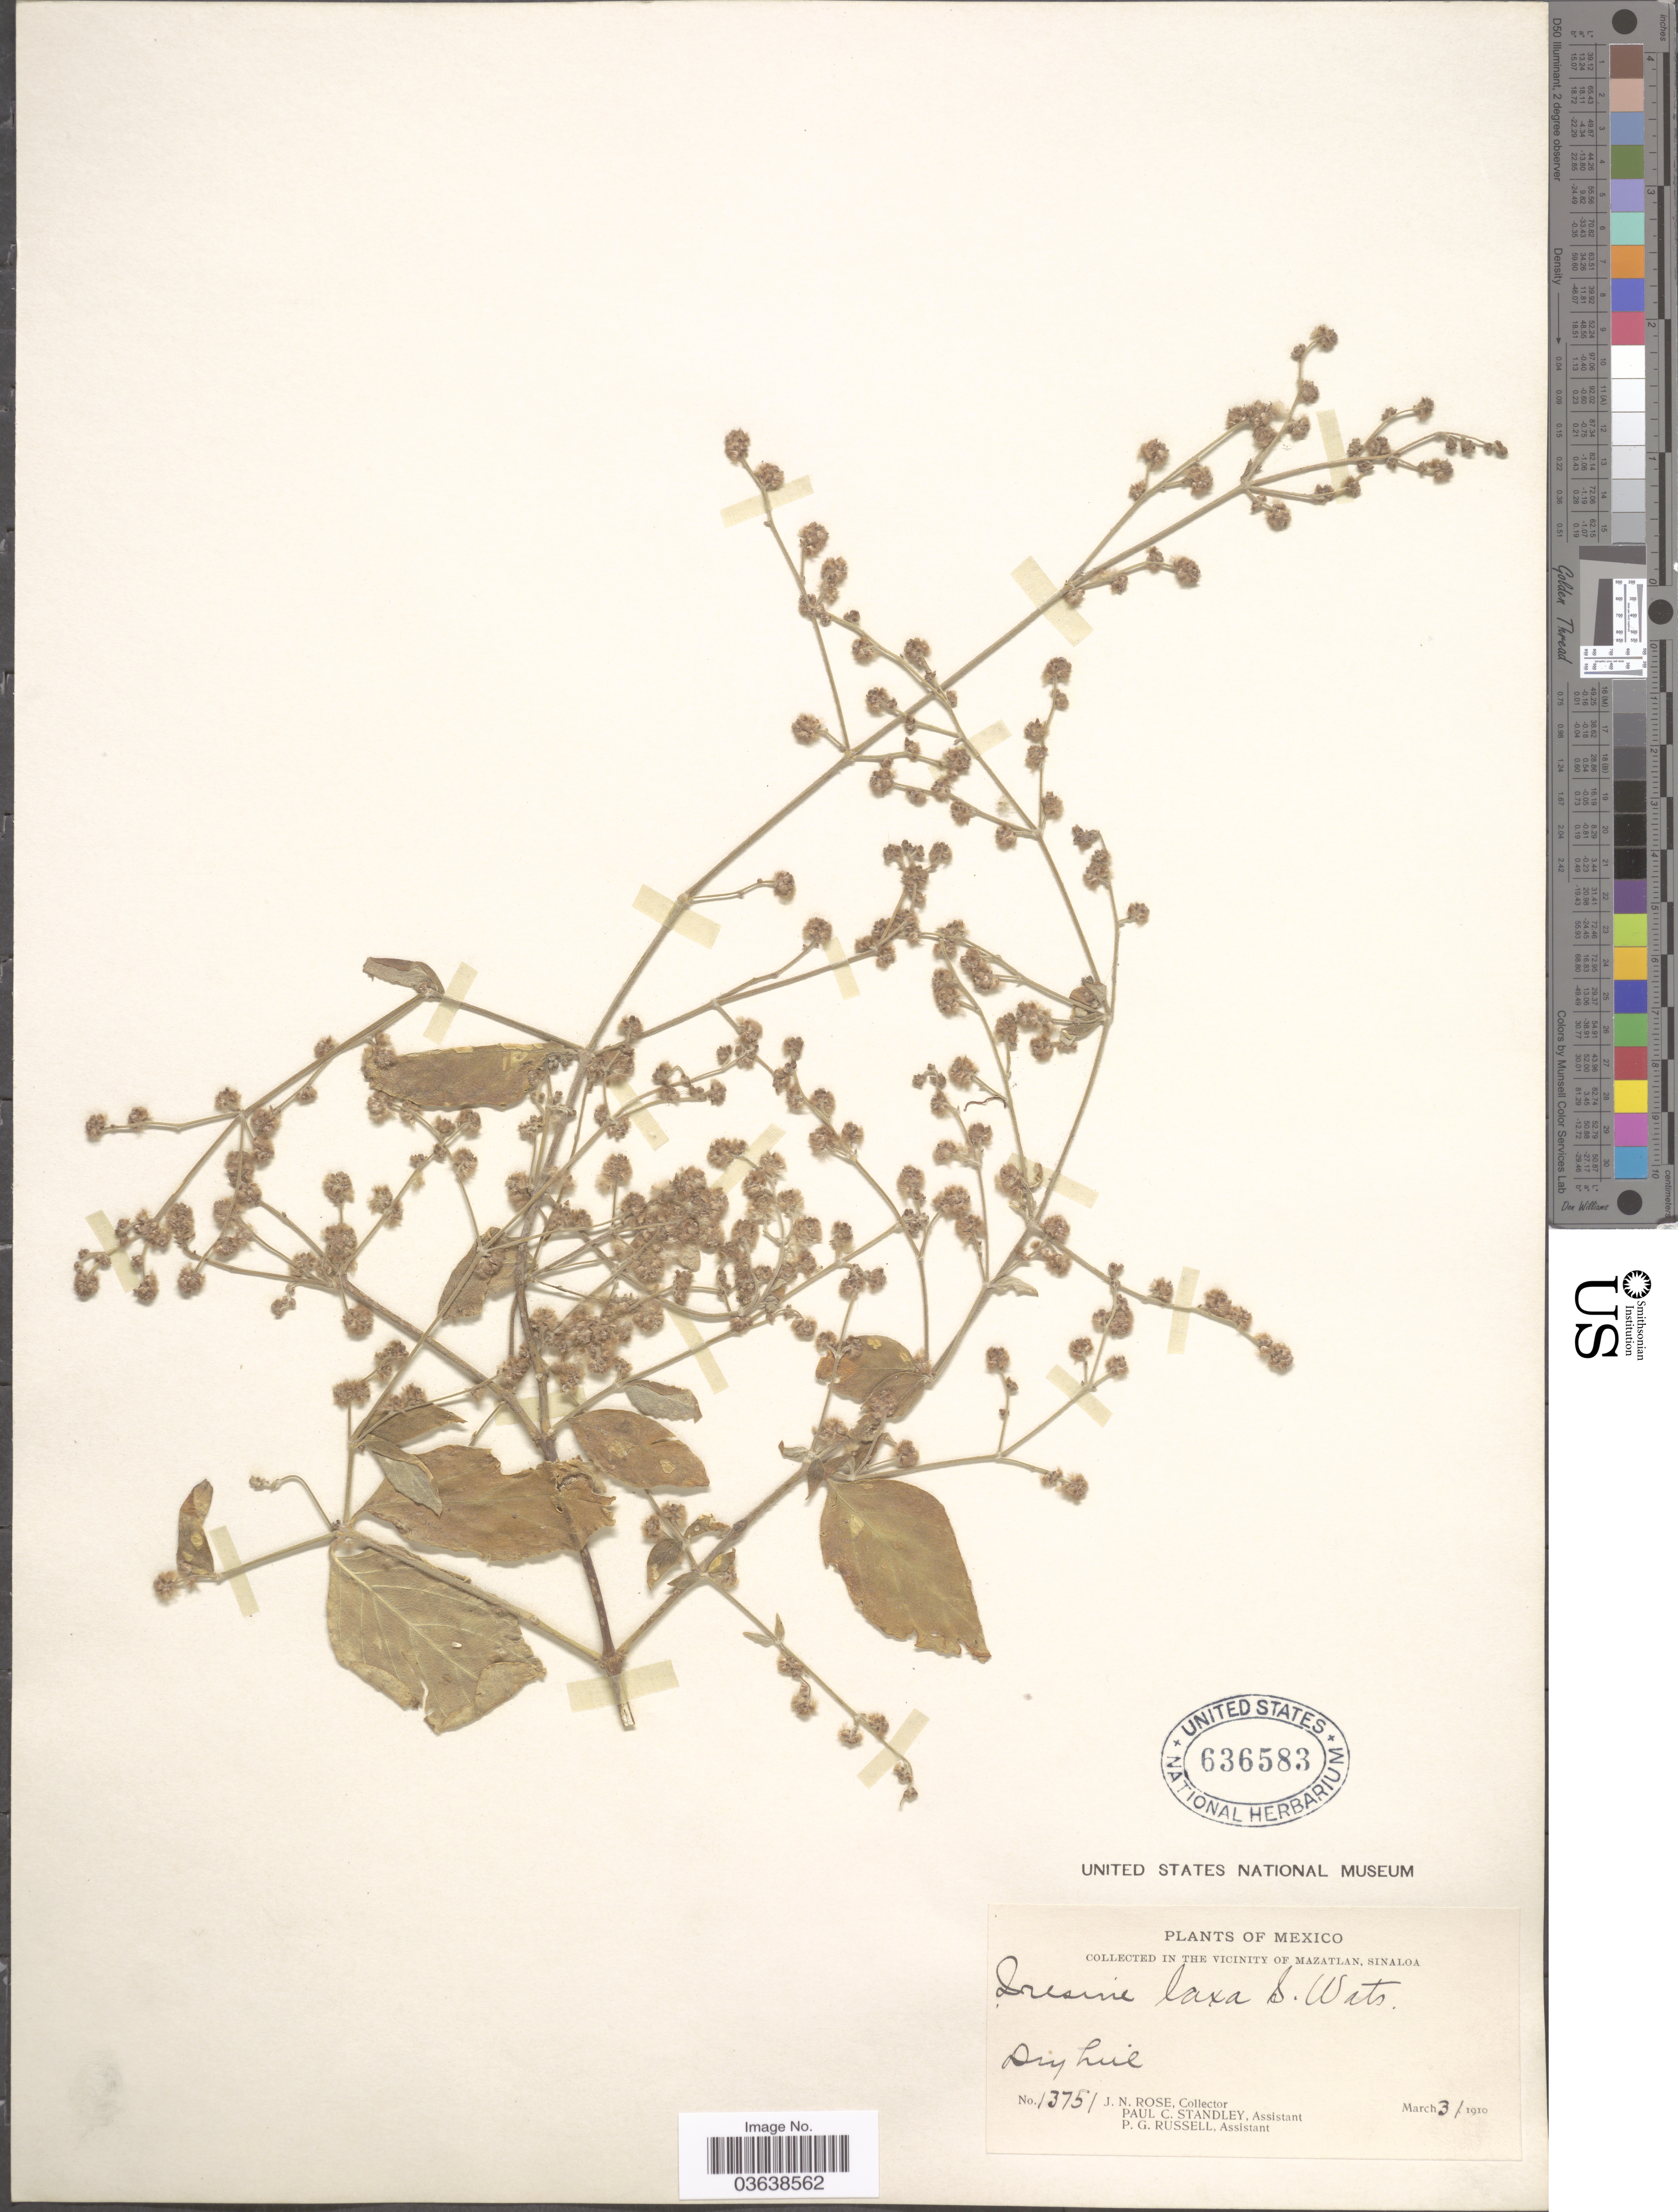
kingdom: Plantae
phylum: Tracheophyta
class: Magnoliopsida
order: Caryophyllales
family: Amaranthaceae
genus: Iresine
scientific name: Iresine calea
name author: (Ibáñez) Standl.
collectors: J. N. Rose, P. C. Standley & P. G. Russell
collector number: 13751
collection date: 1910-03-31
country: Mexico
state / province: Sinaloa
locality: In the vicinity of Mazatlan.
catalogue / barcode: US 636583